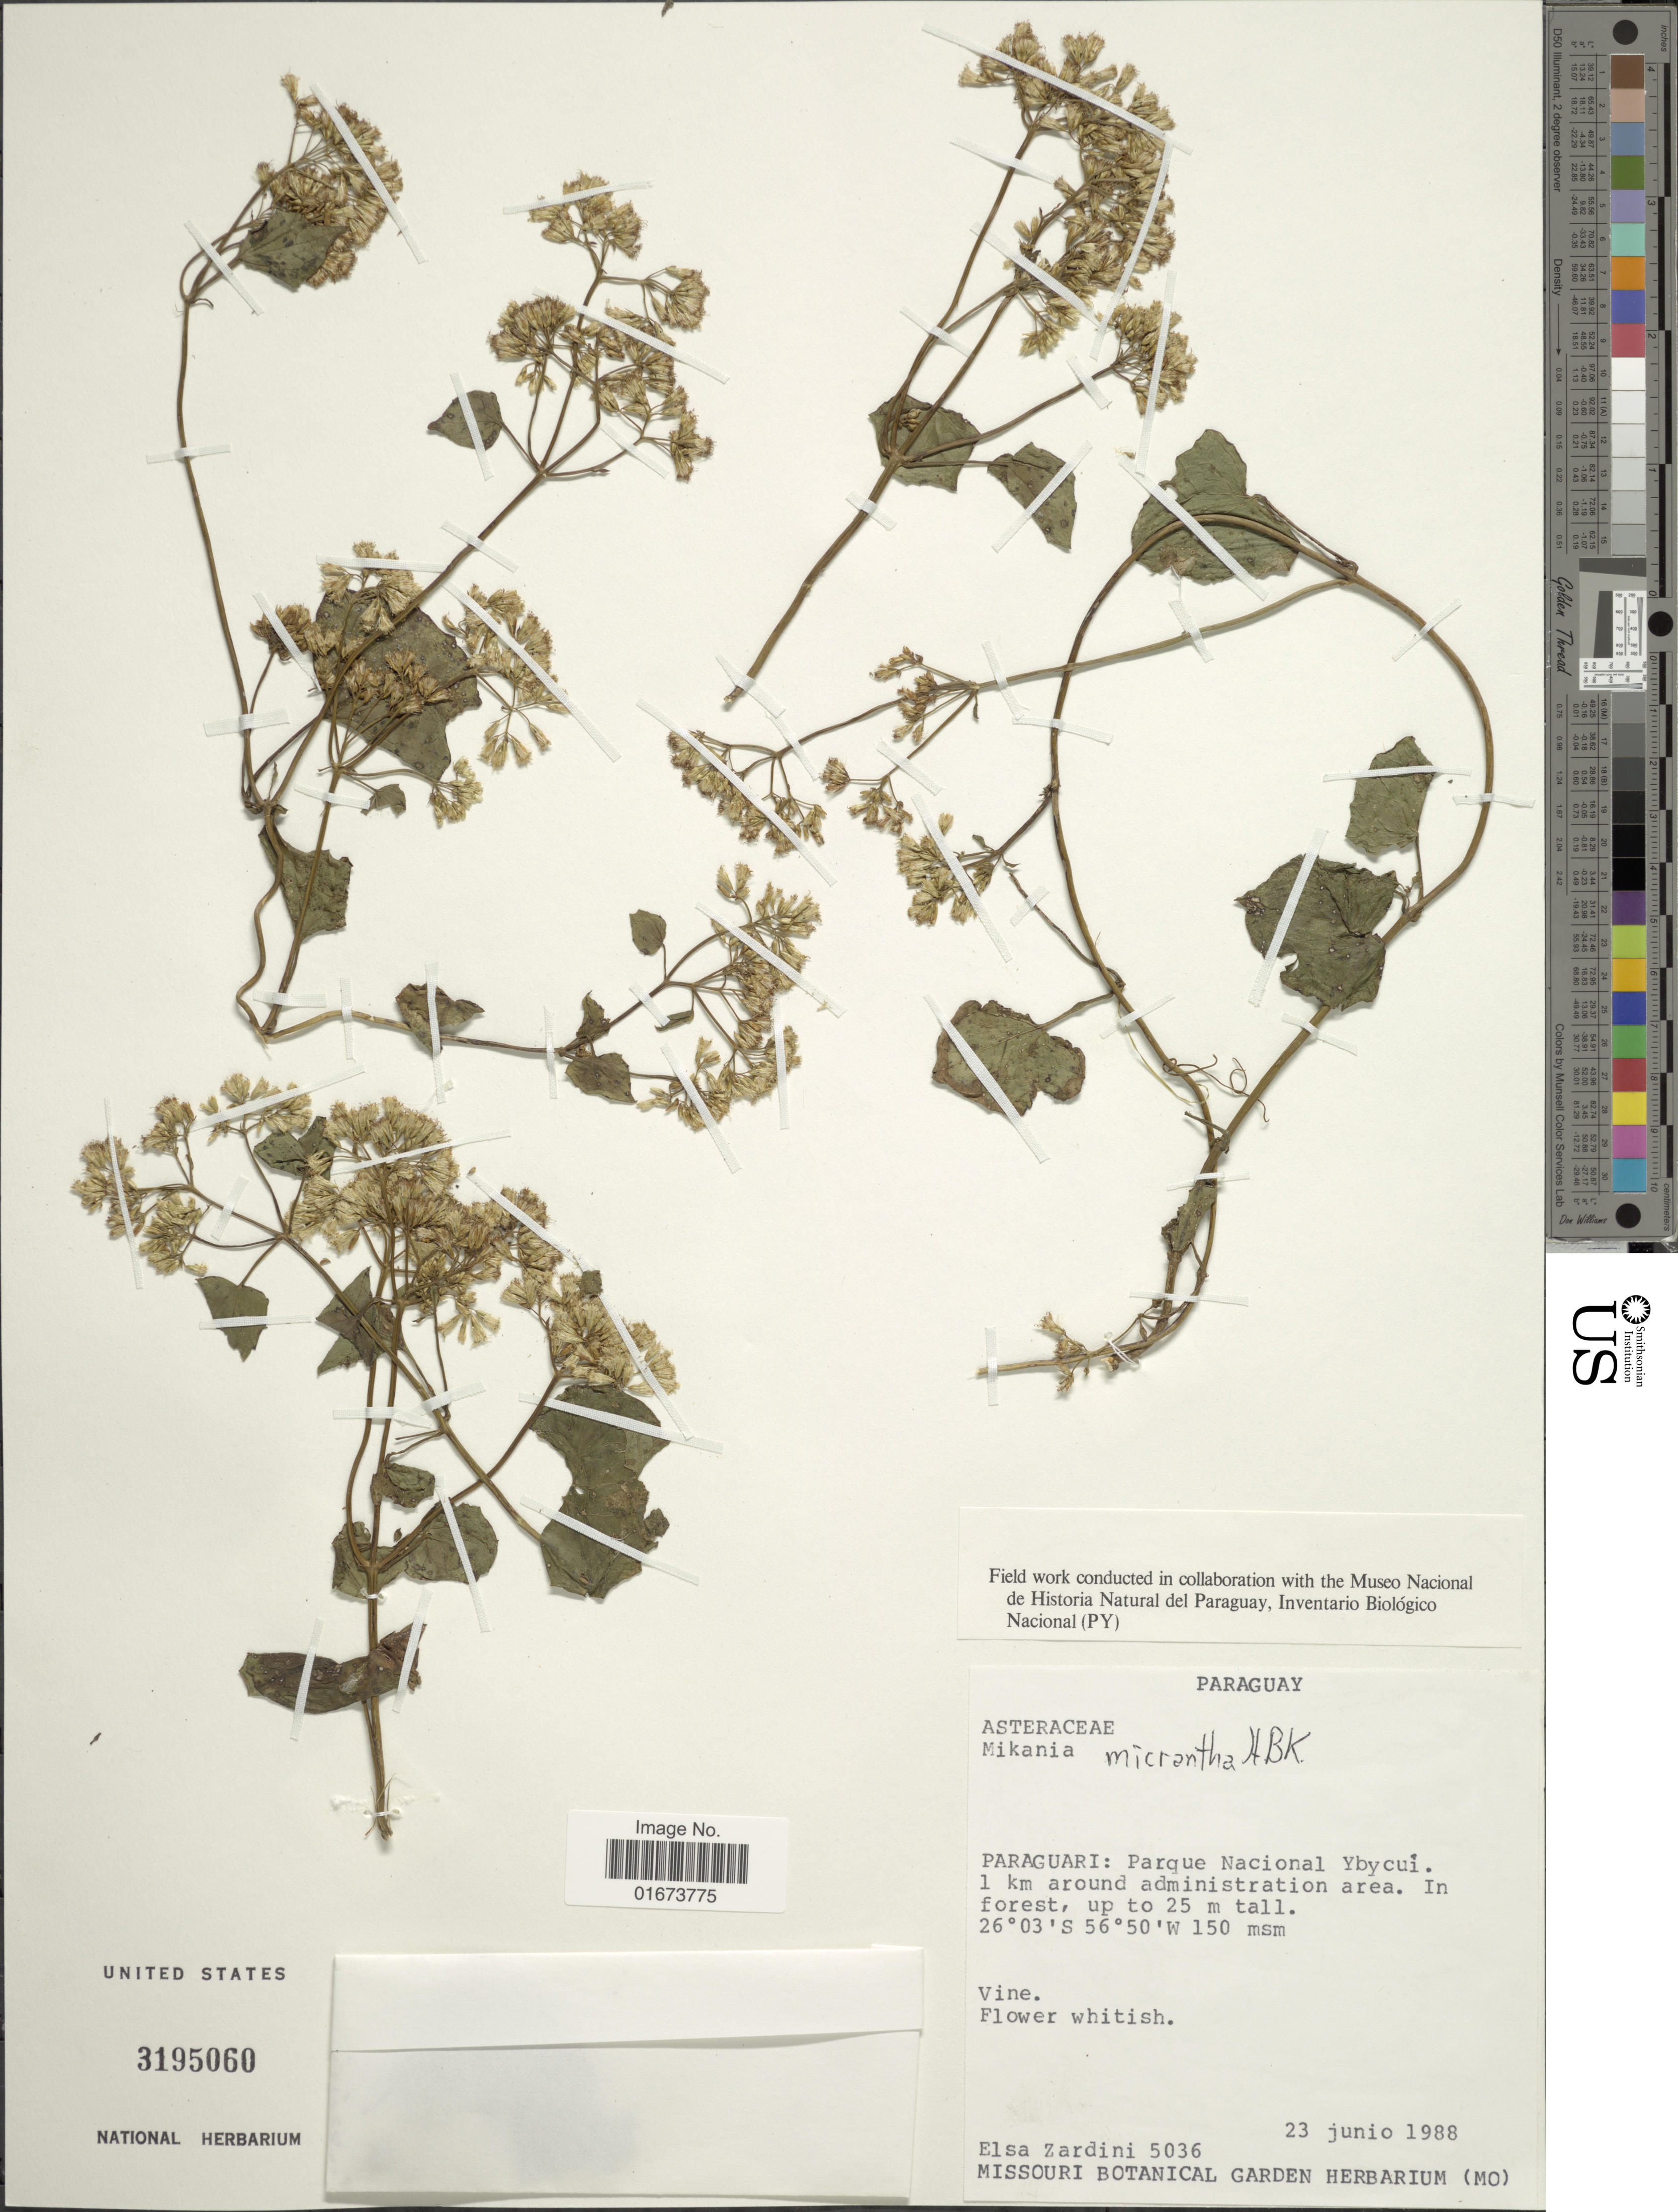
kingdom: Plantae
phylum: Tracheophyta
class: Magnoliopsida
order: Asterales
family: Asteraceae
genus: Mikania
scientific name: Mikania micrantha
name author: Kunth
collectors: E. M. Zardini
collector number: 5036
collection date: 1988-06-23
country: Paraguay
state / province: Paraguari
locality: Parque Nacional Ybycuí. 1 km around administration area. In forest, up to 25 m tall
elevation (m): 150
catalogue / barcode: US 3195060